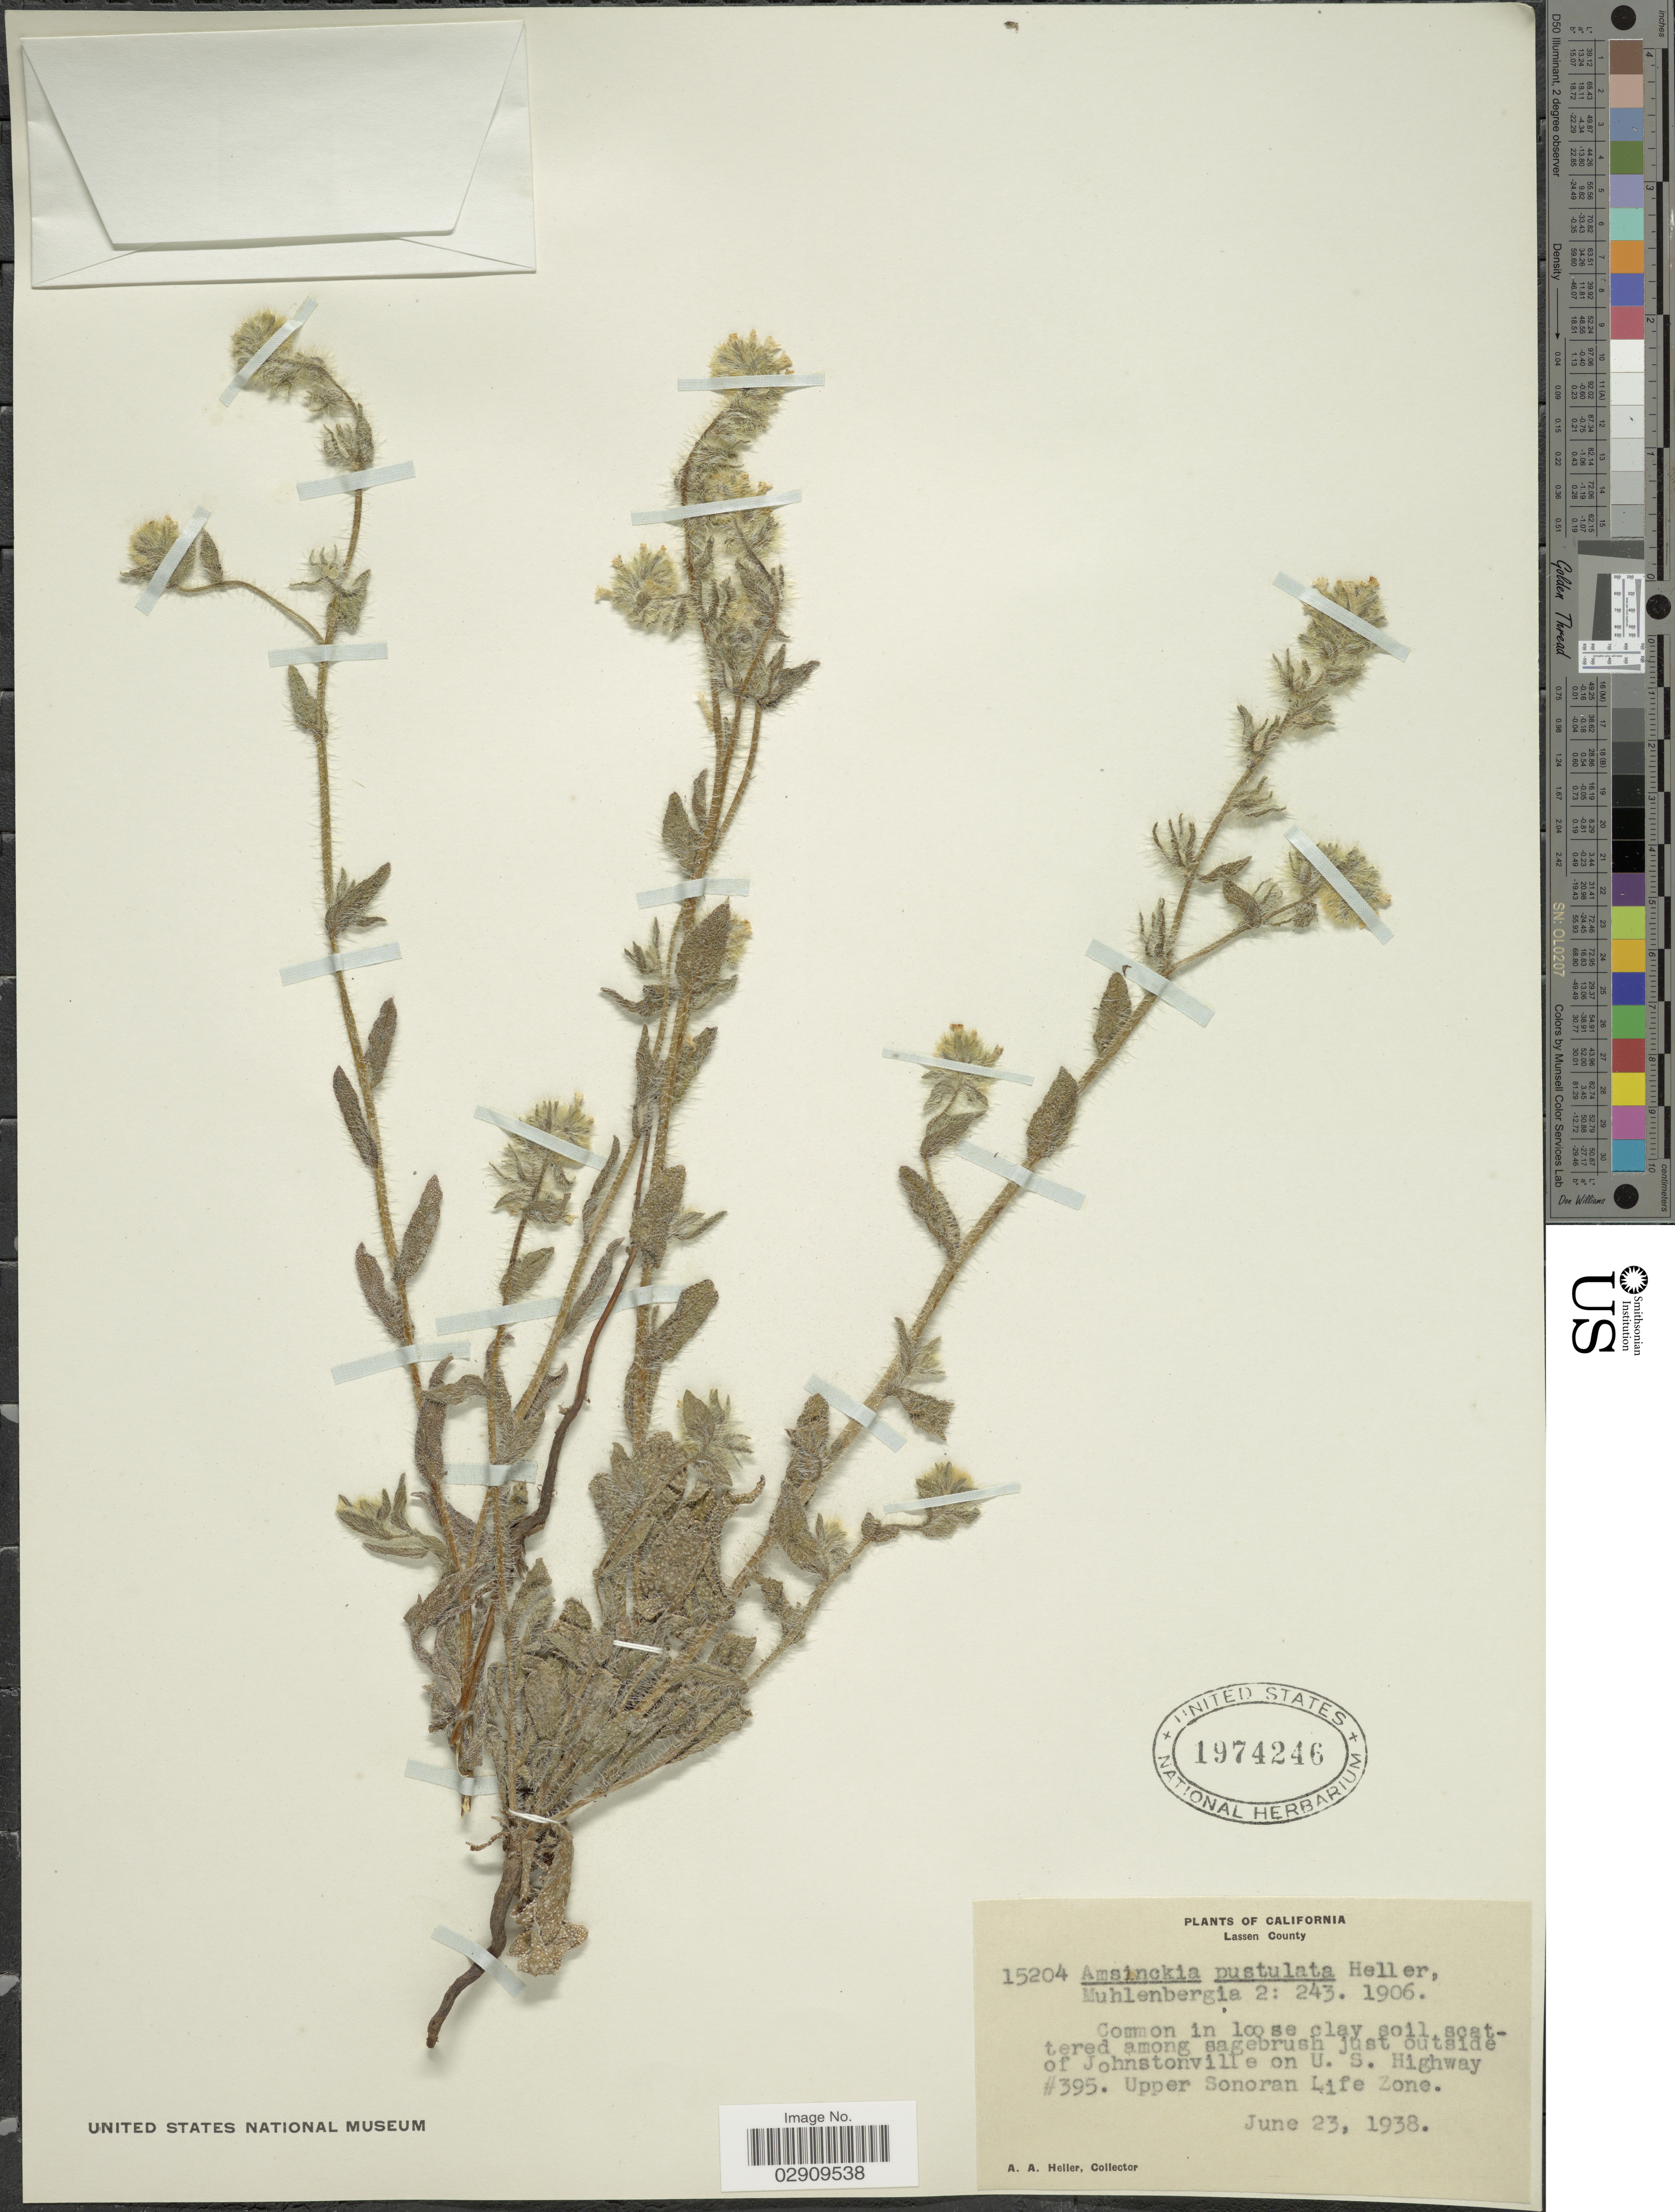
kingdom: Plantae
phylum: Tracheophyta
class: Magnoliopsida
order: Boraginales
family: Boraginaceae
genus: Amsinckia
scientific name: Amsinckia tessellata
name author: A. Gray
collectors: A. A. Heller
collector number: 15204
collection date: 1938-06-23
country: United States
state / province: California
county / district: Lassen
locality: Lassen County. Among sagebrush just outside of Johnstonville on U. S. Highway # 395. Upper Sonoran Life Zone.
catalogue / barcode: US 1974246